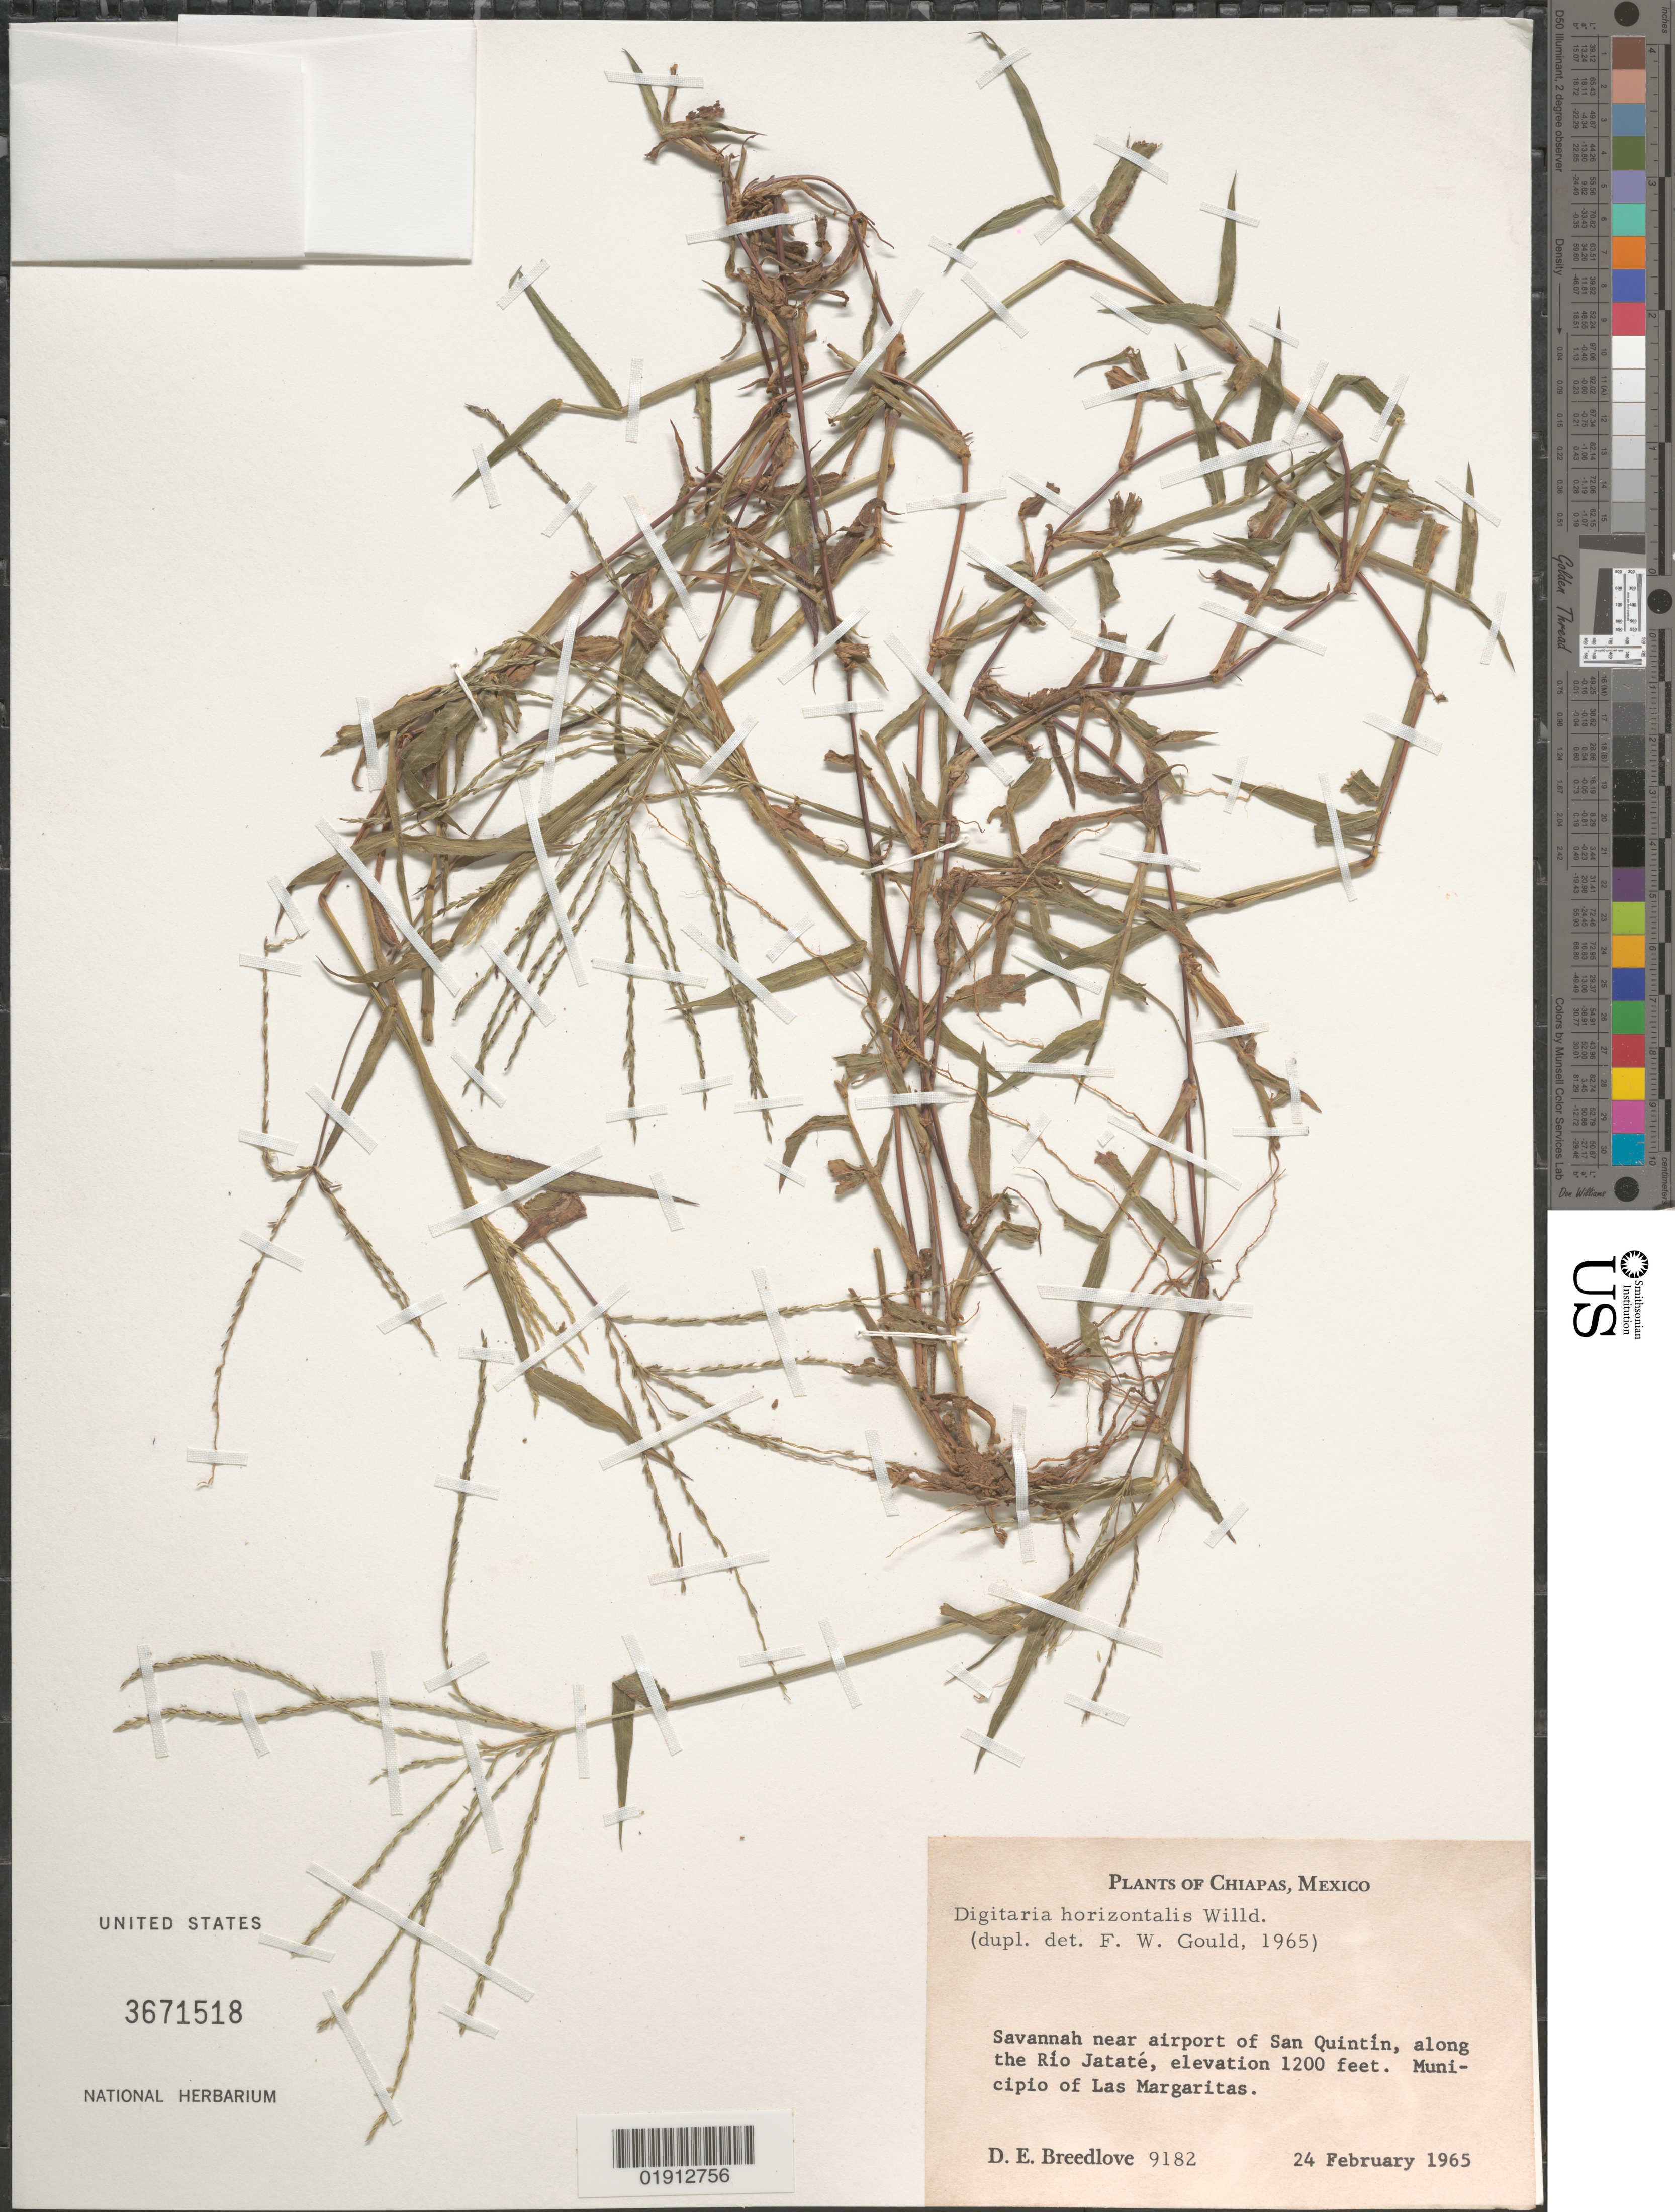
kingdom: Plantae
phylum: Tracheophyta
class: Liliopsida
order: Poales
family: Poaceae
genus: Digitaria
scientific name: Digitaria horizontalis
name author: Willd.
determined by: Gould, F. W.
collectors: D. E. Breedlove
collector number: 9182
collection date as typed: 24 February 1965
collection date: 1965-02-24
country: Mexico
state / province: Chiapas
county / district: Las Margaritas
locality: Near airport of San Quintin, along the Rio Jatate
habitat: Savannah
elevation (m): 366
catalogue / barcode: US 3671518